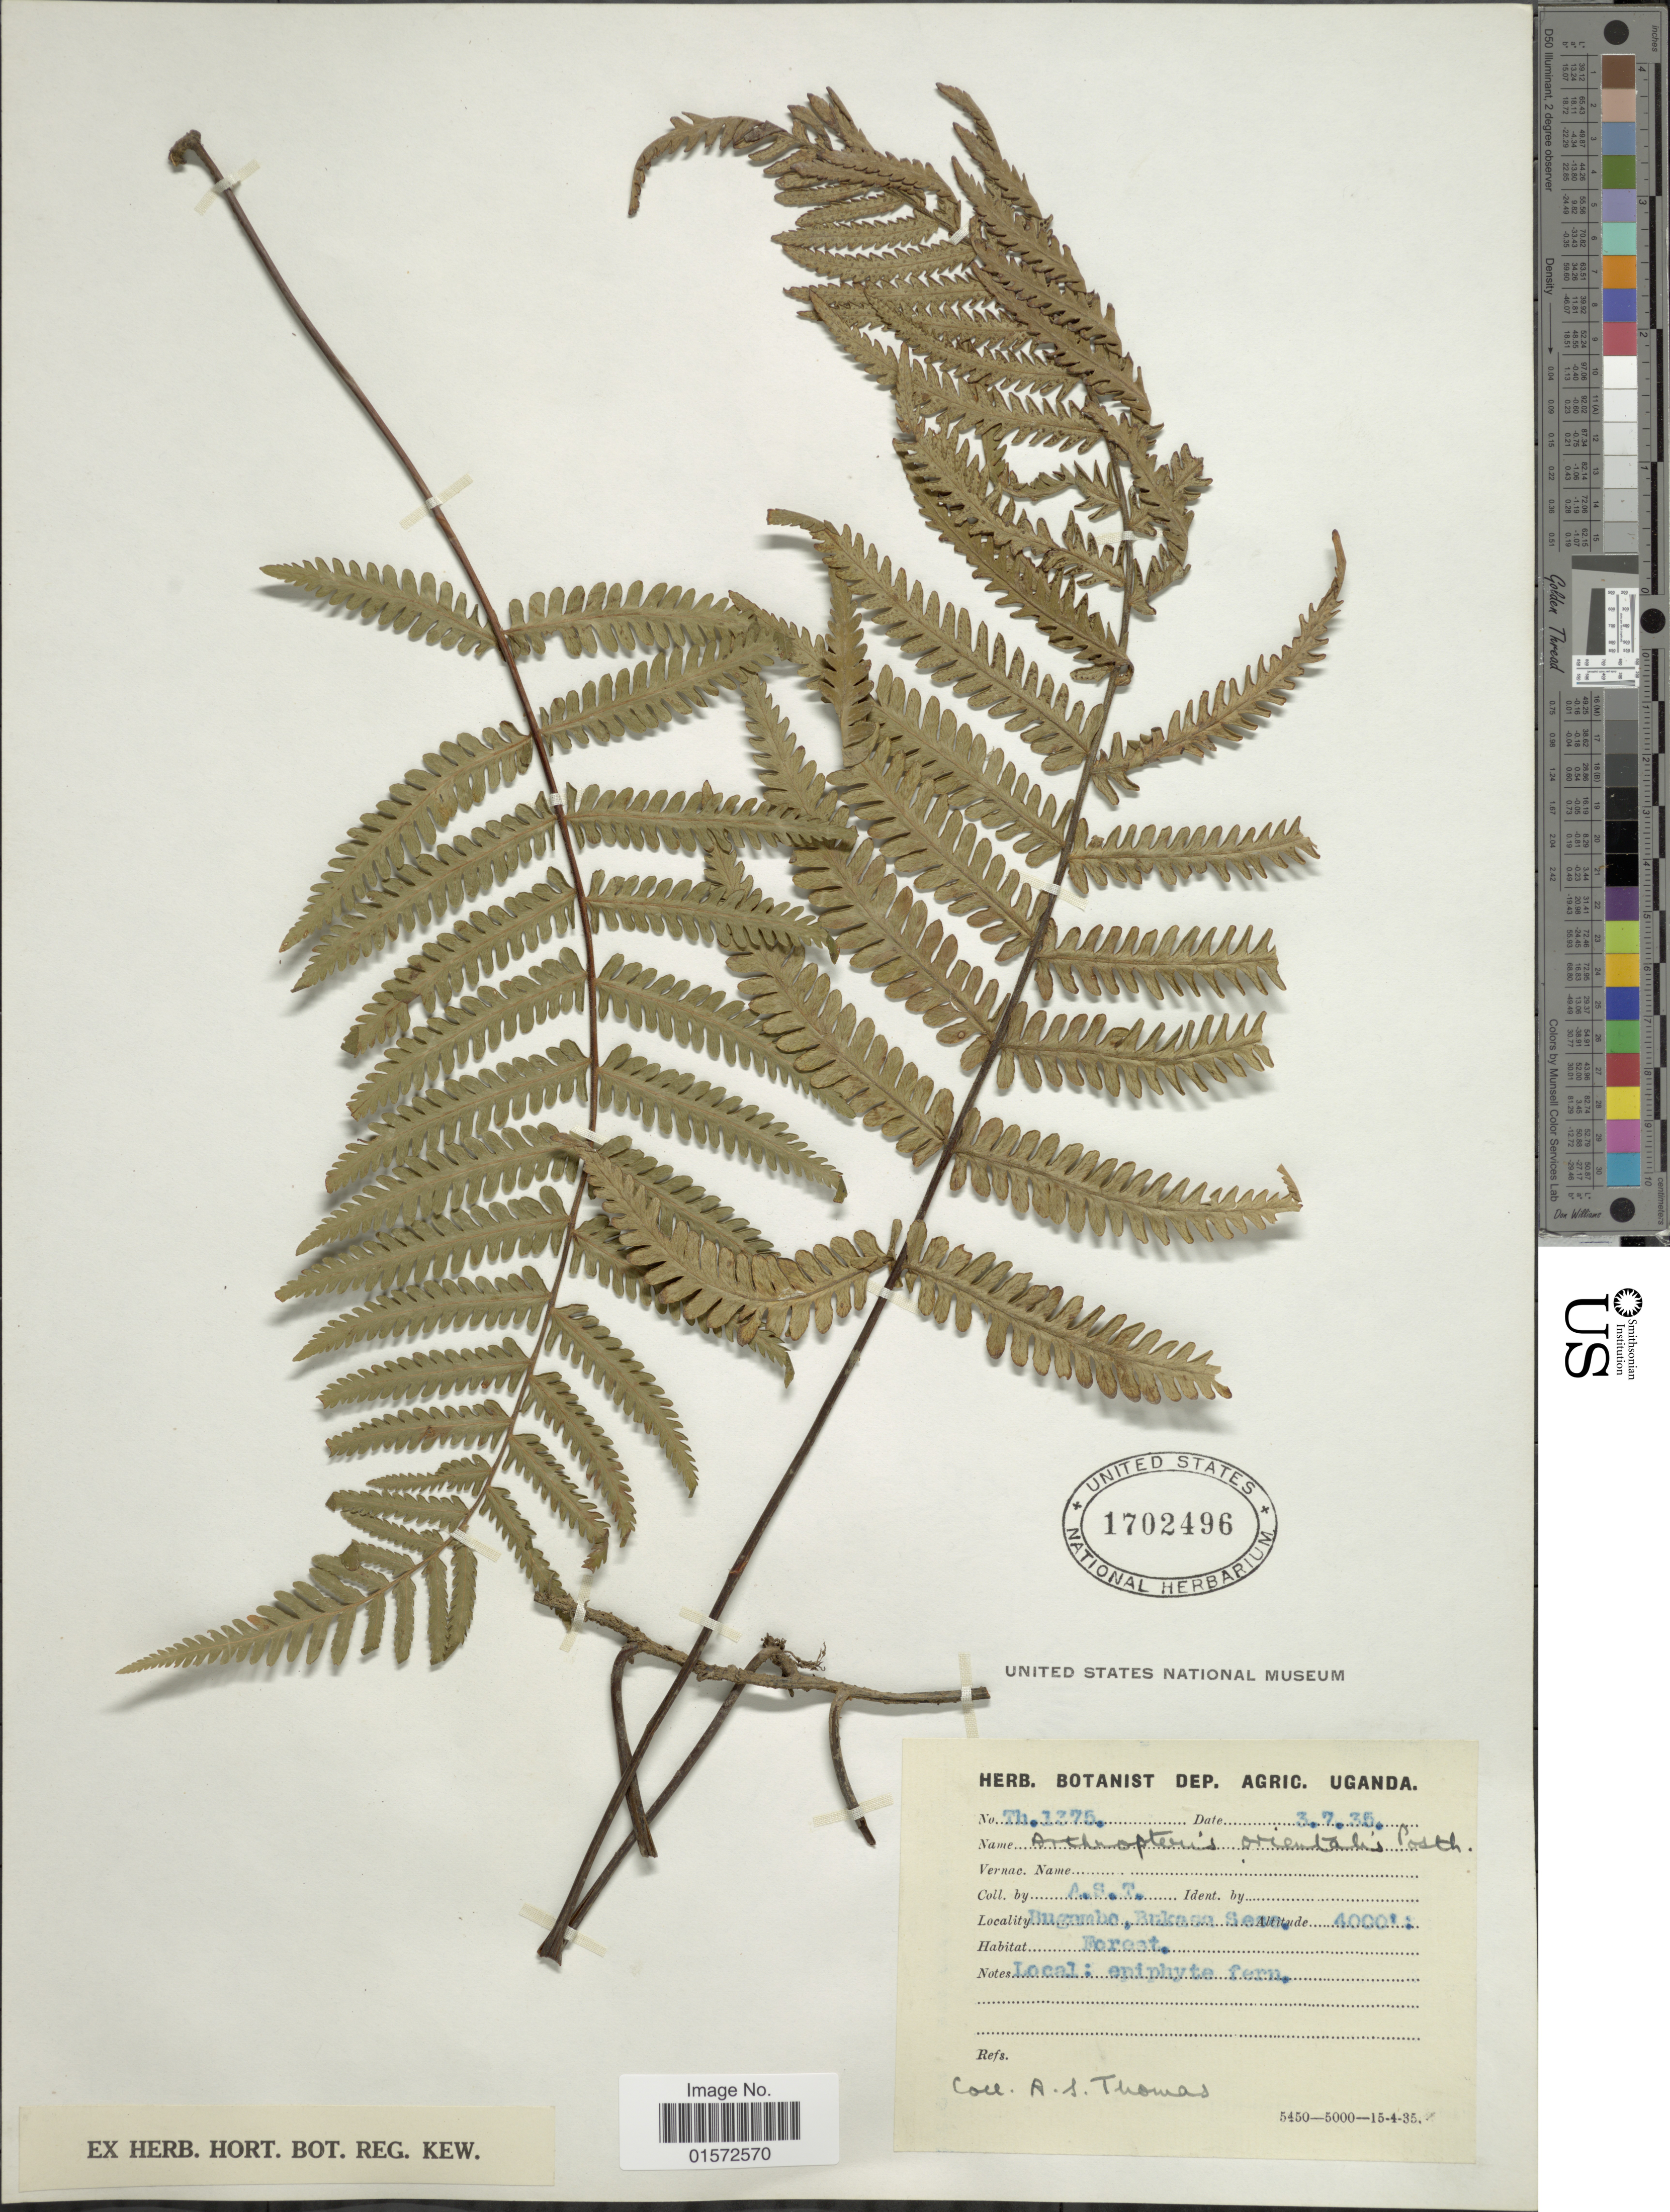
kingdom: Plantae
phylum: Tracheophyta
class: Polypodiopsida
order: Polypodiales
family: Tectariaceae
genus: Arthropteris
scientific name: Arthropteris orientalis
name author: (J.F. Gmel.) Posth.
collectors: A. Thomas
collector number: Th. 1775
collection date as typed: Transcribed d/m/y: 3/7/35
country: Uganda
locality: Bugambo, Bukasa Sesa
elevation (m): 1219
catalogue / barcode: US 1702496